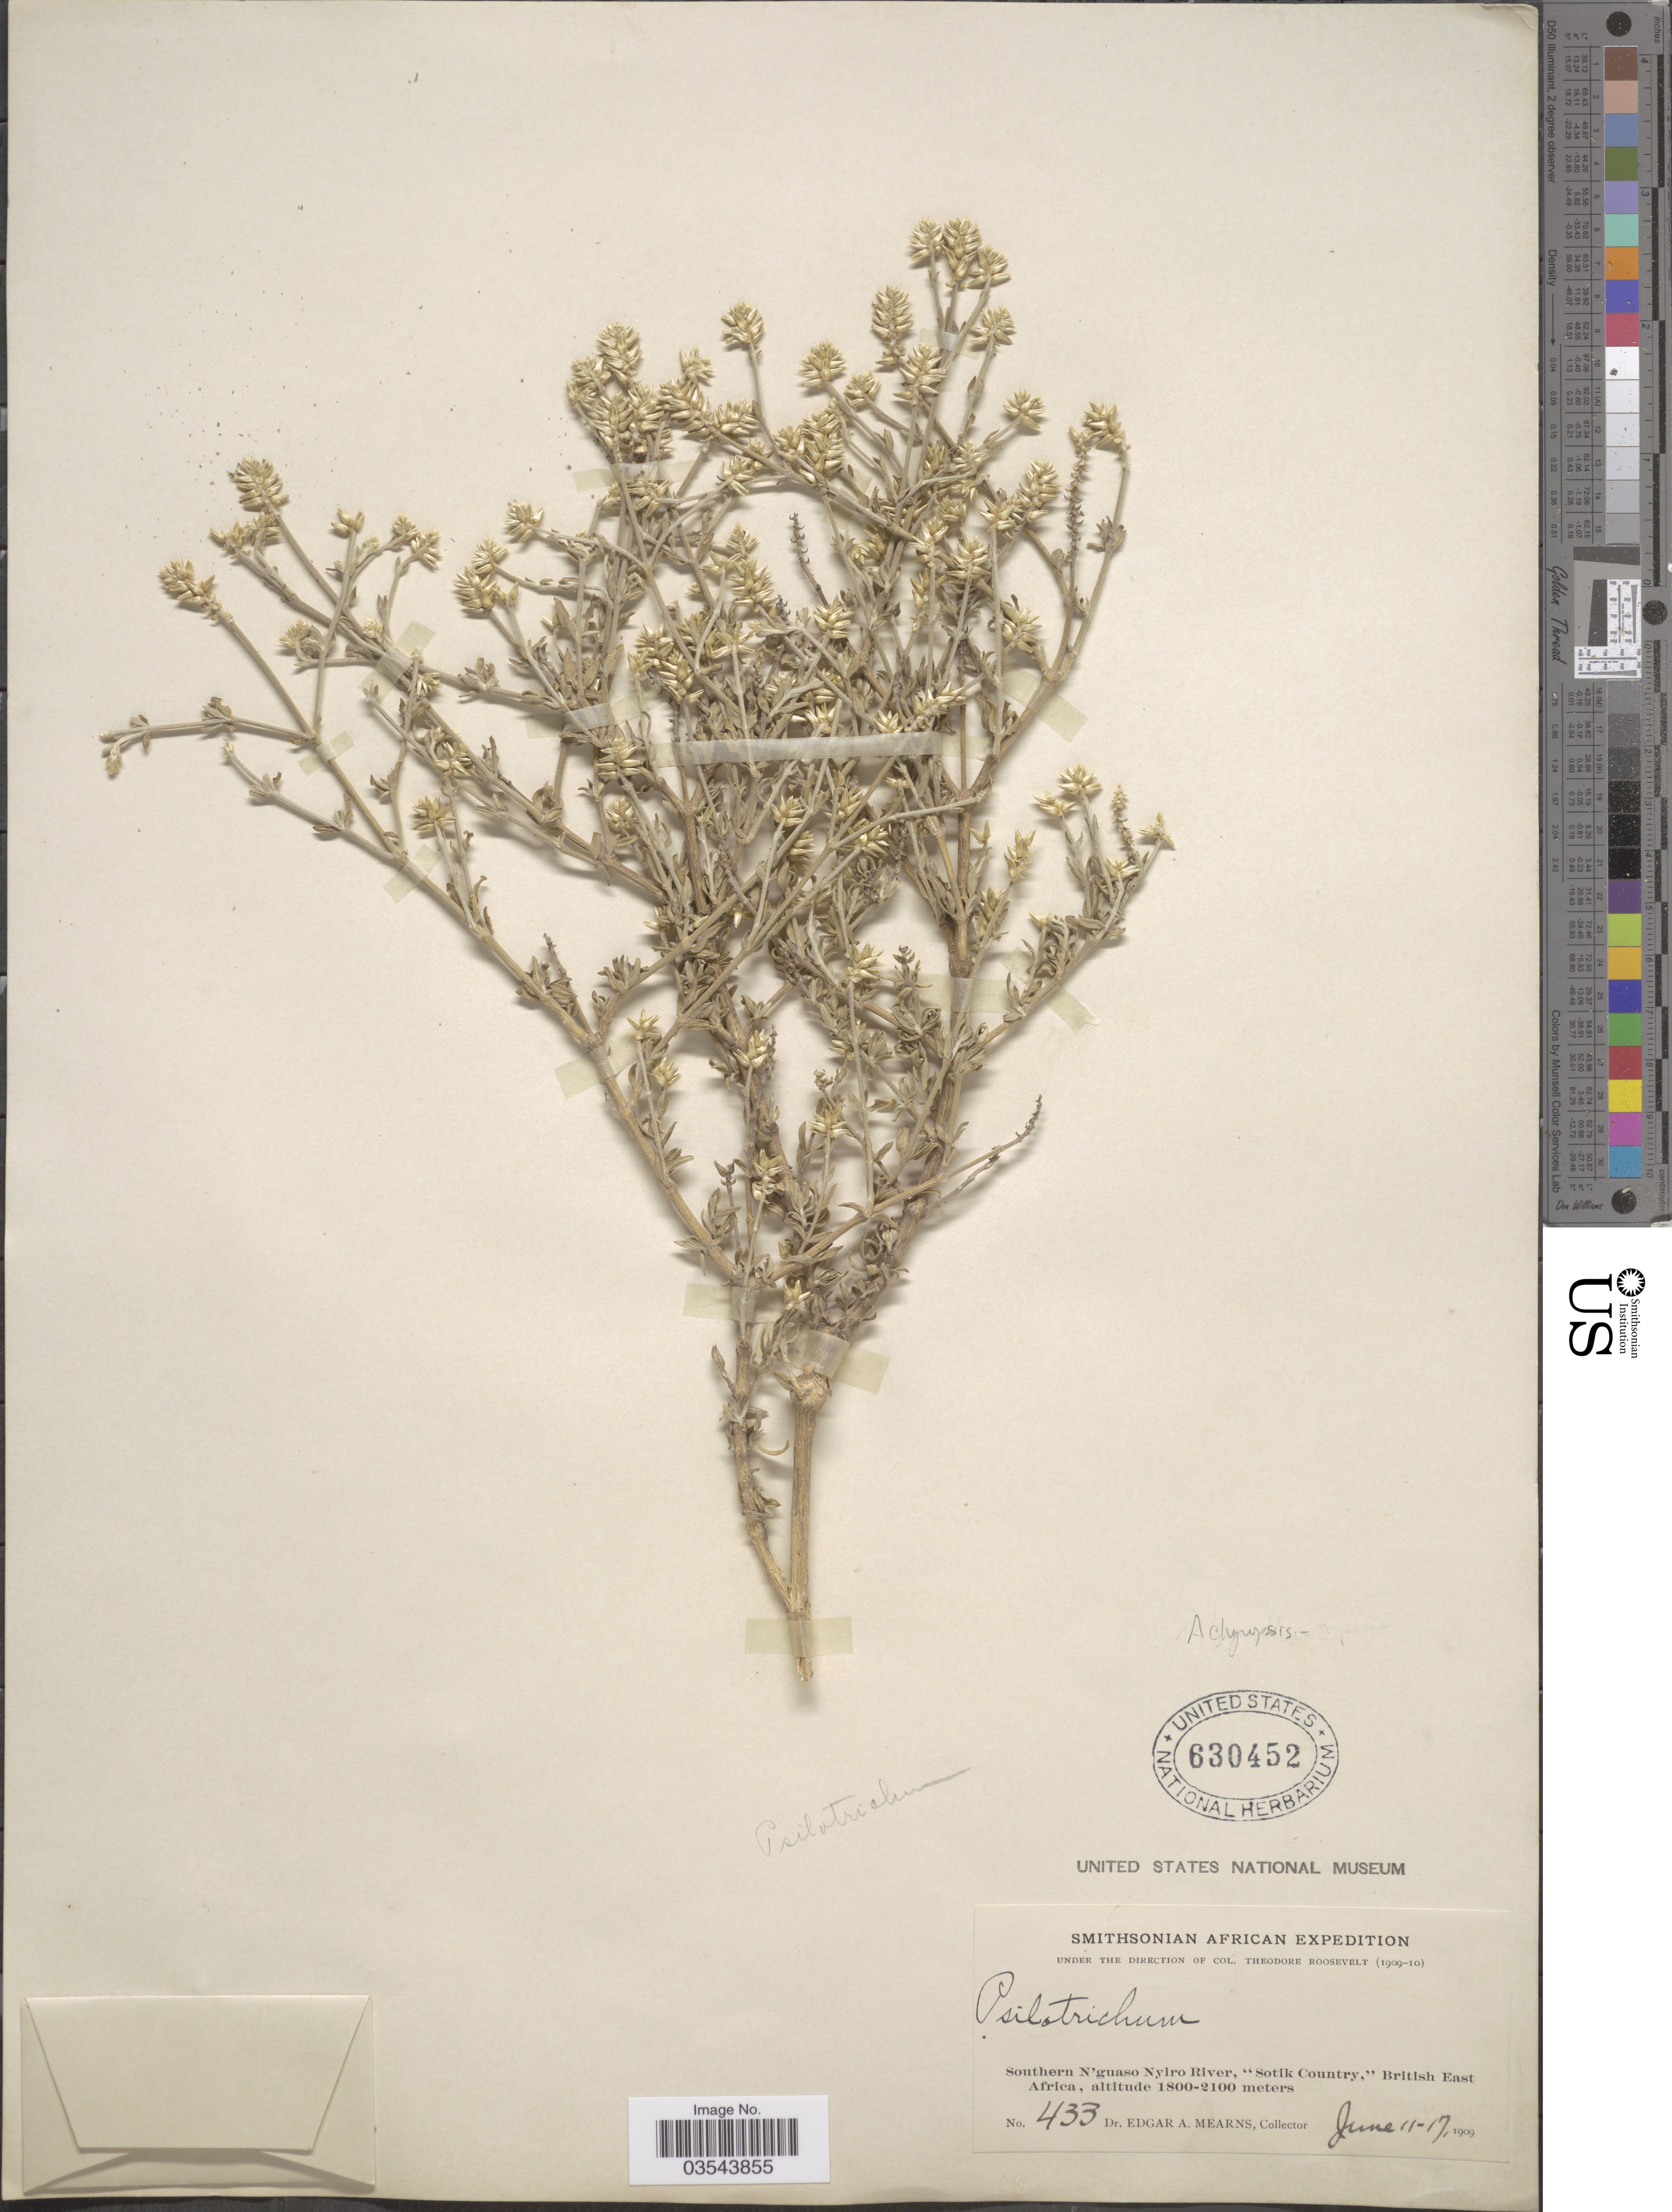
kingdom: Plantae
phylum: Tracheophyta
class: Magnoliopsida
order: Caryophyllales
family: Amaranthaceae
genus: Psilotrichum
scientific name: Psilotrichum schimperi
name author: Engl.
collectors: E. A. Mearns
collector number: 433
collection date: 1909-06-11/1909-06-17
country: Kenya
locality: Southern N'guaso Nyiro River, "Sotik Country," British East Africa.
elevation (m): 1800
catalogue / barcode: US 630452